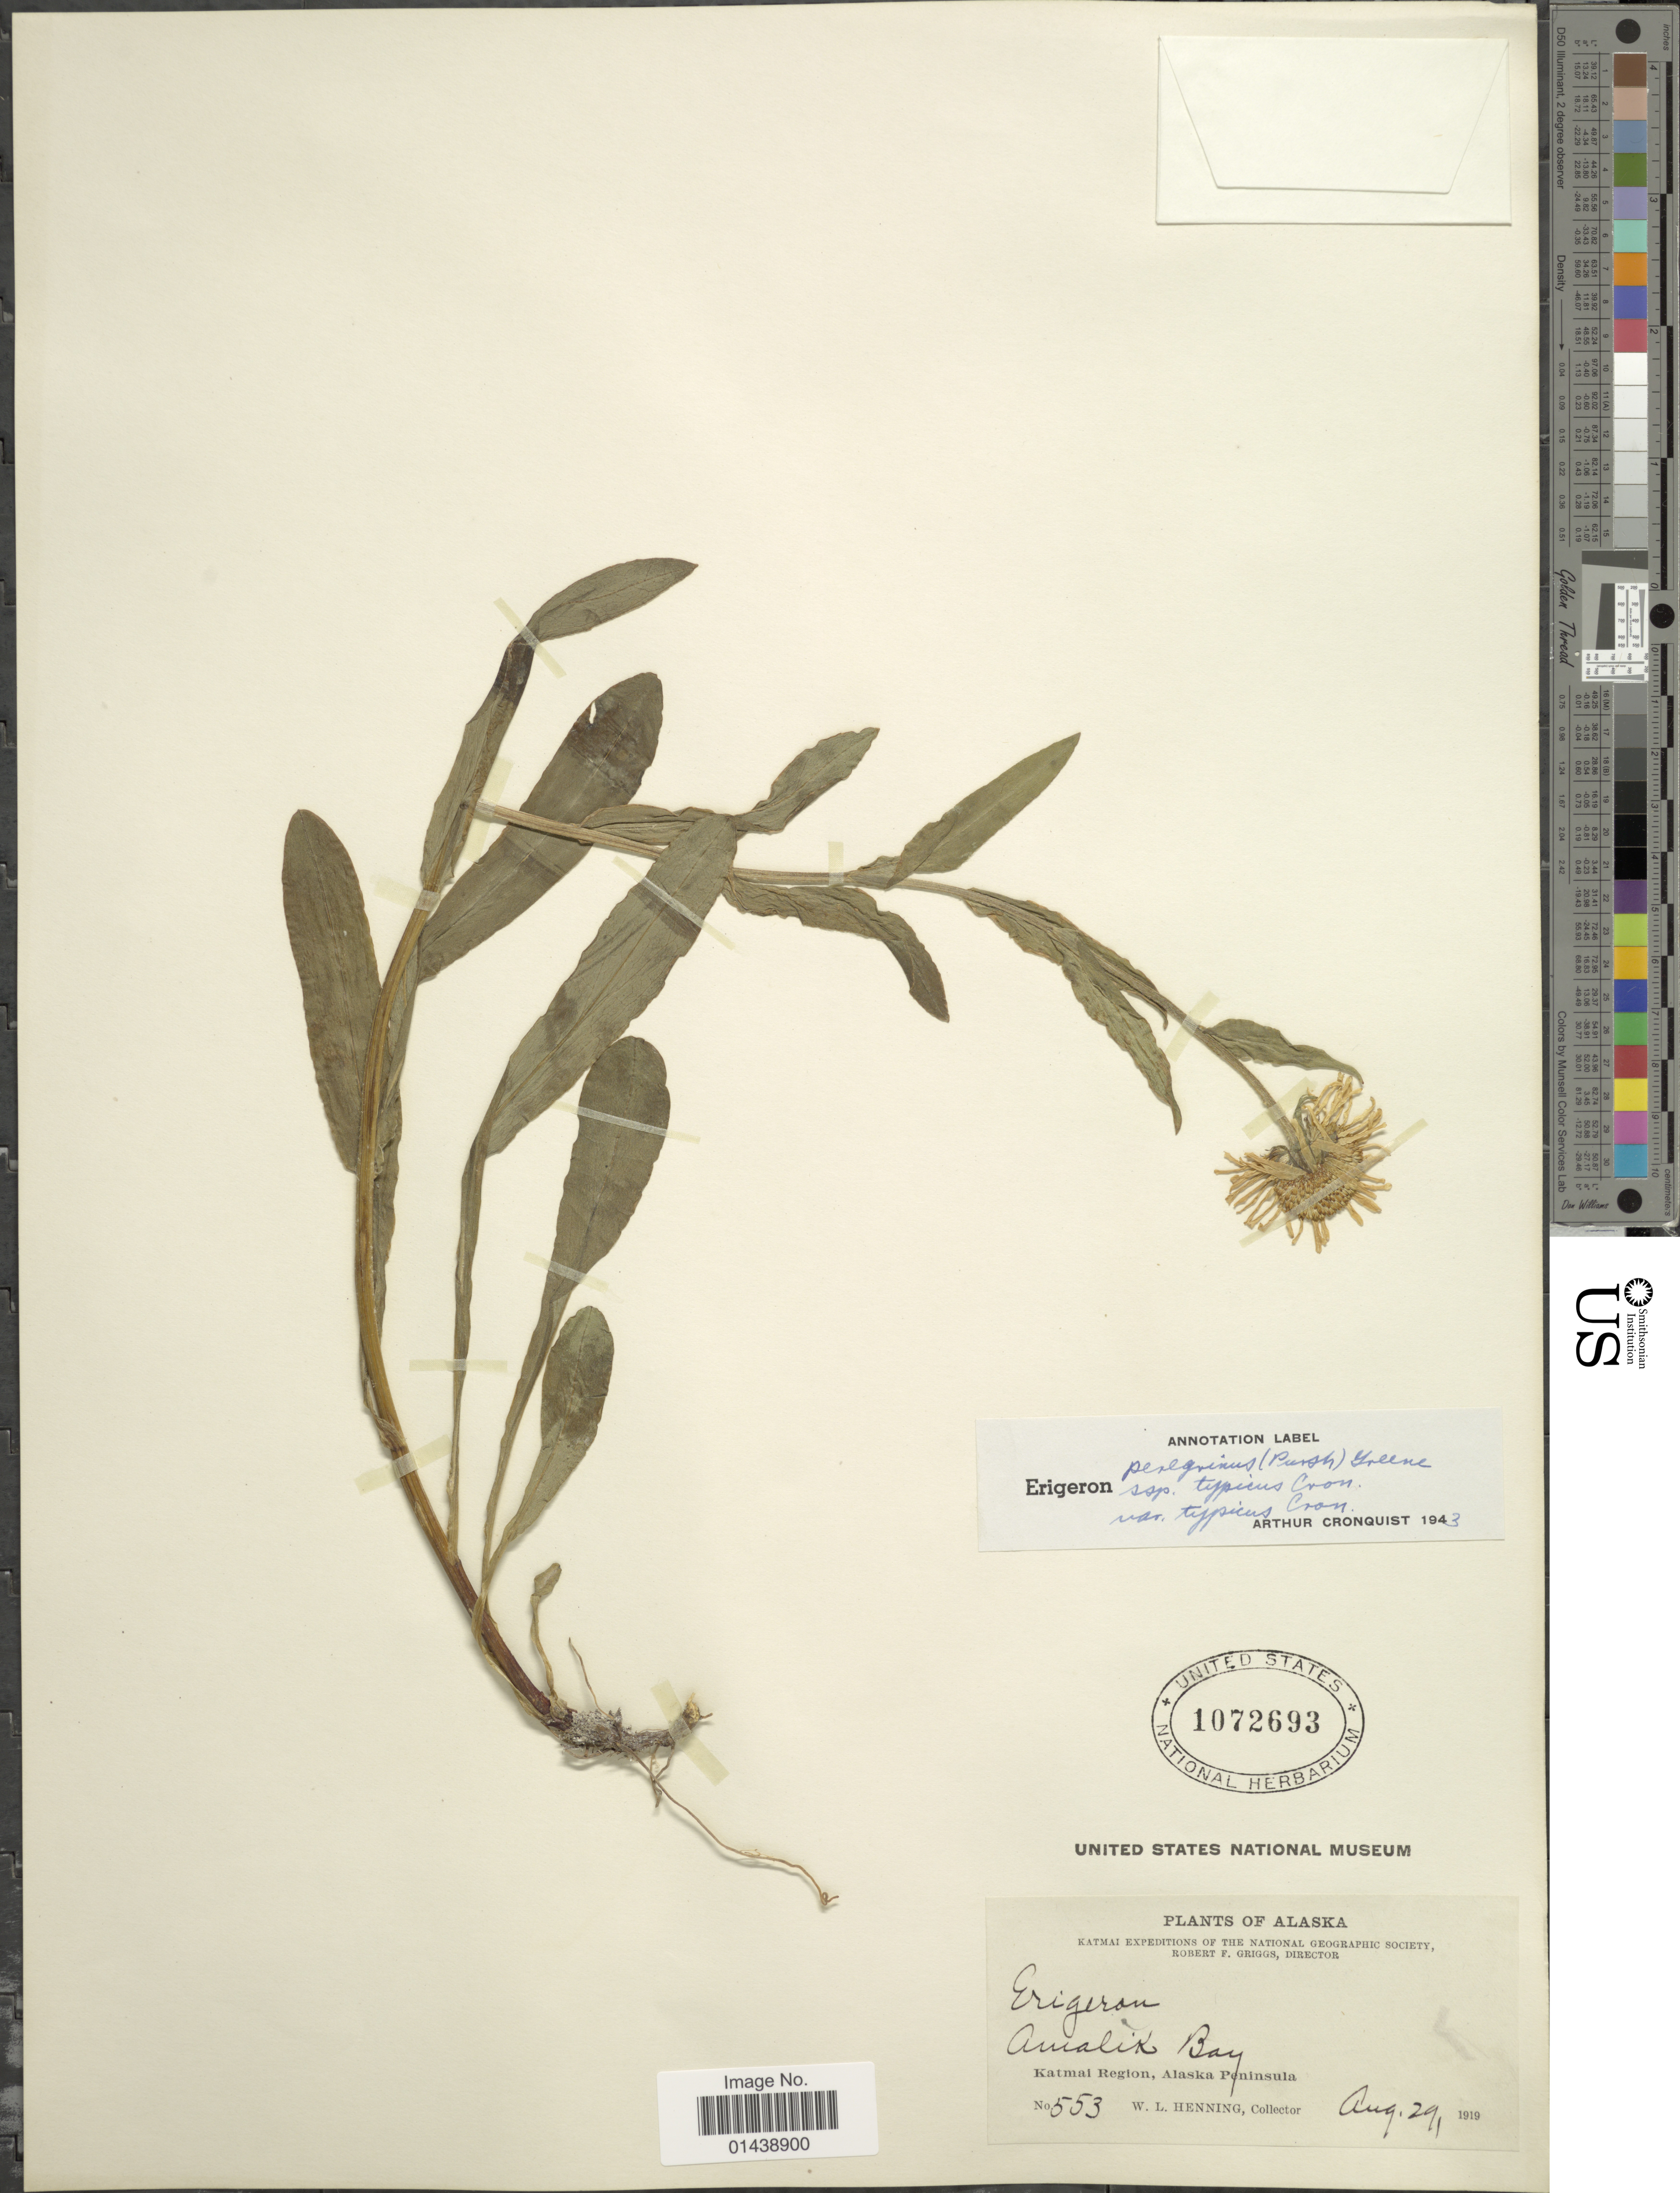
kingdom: Plantae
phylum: Tracheophyta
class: Magnoliopsida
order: Asterales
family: Asteraceae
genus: Erigeron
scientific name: Erigeron peregrinus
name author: (Banks ex Pursh) Greene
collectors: W. Henning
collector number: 553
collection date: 1919-08-29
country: United States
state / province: Alaska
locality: Katmai Region, Alaska Peninsula. Amalik Bay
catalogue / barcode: US 1072693